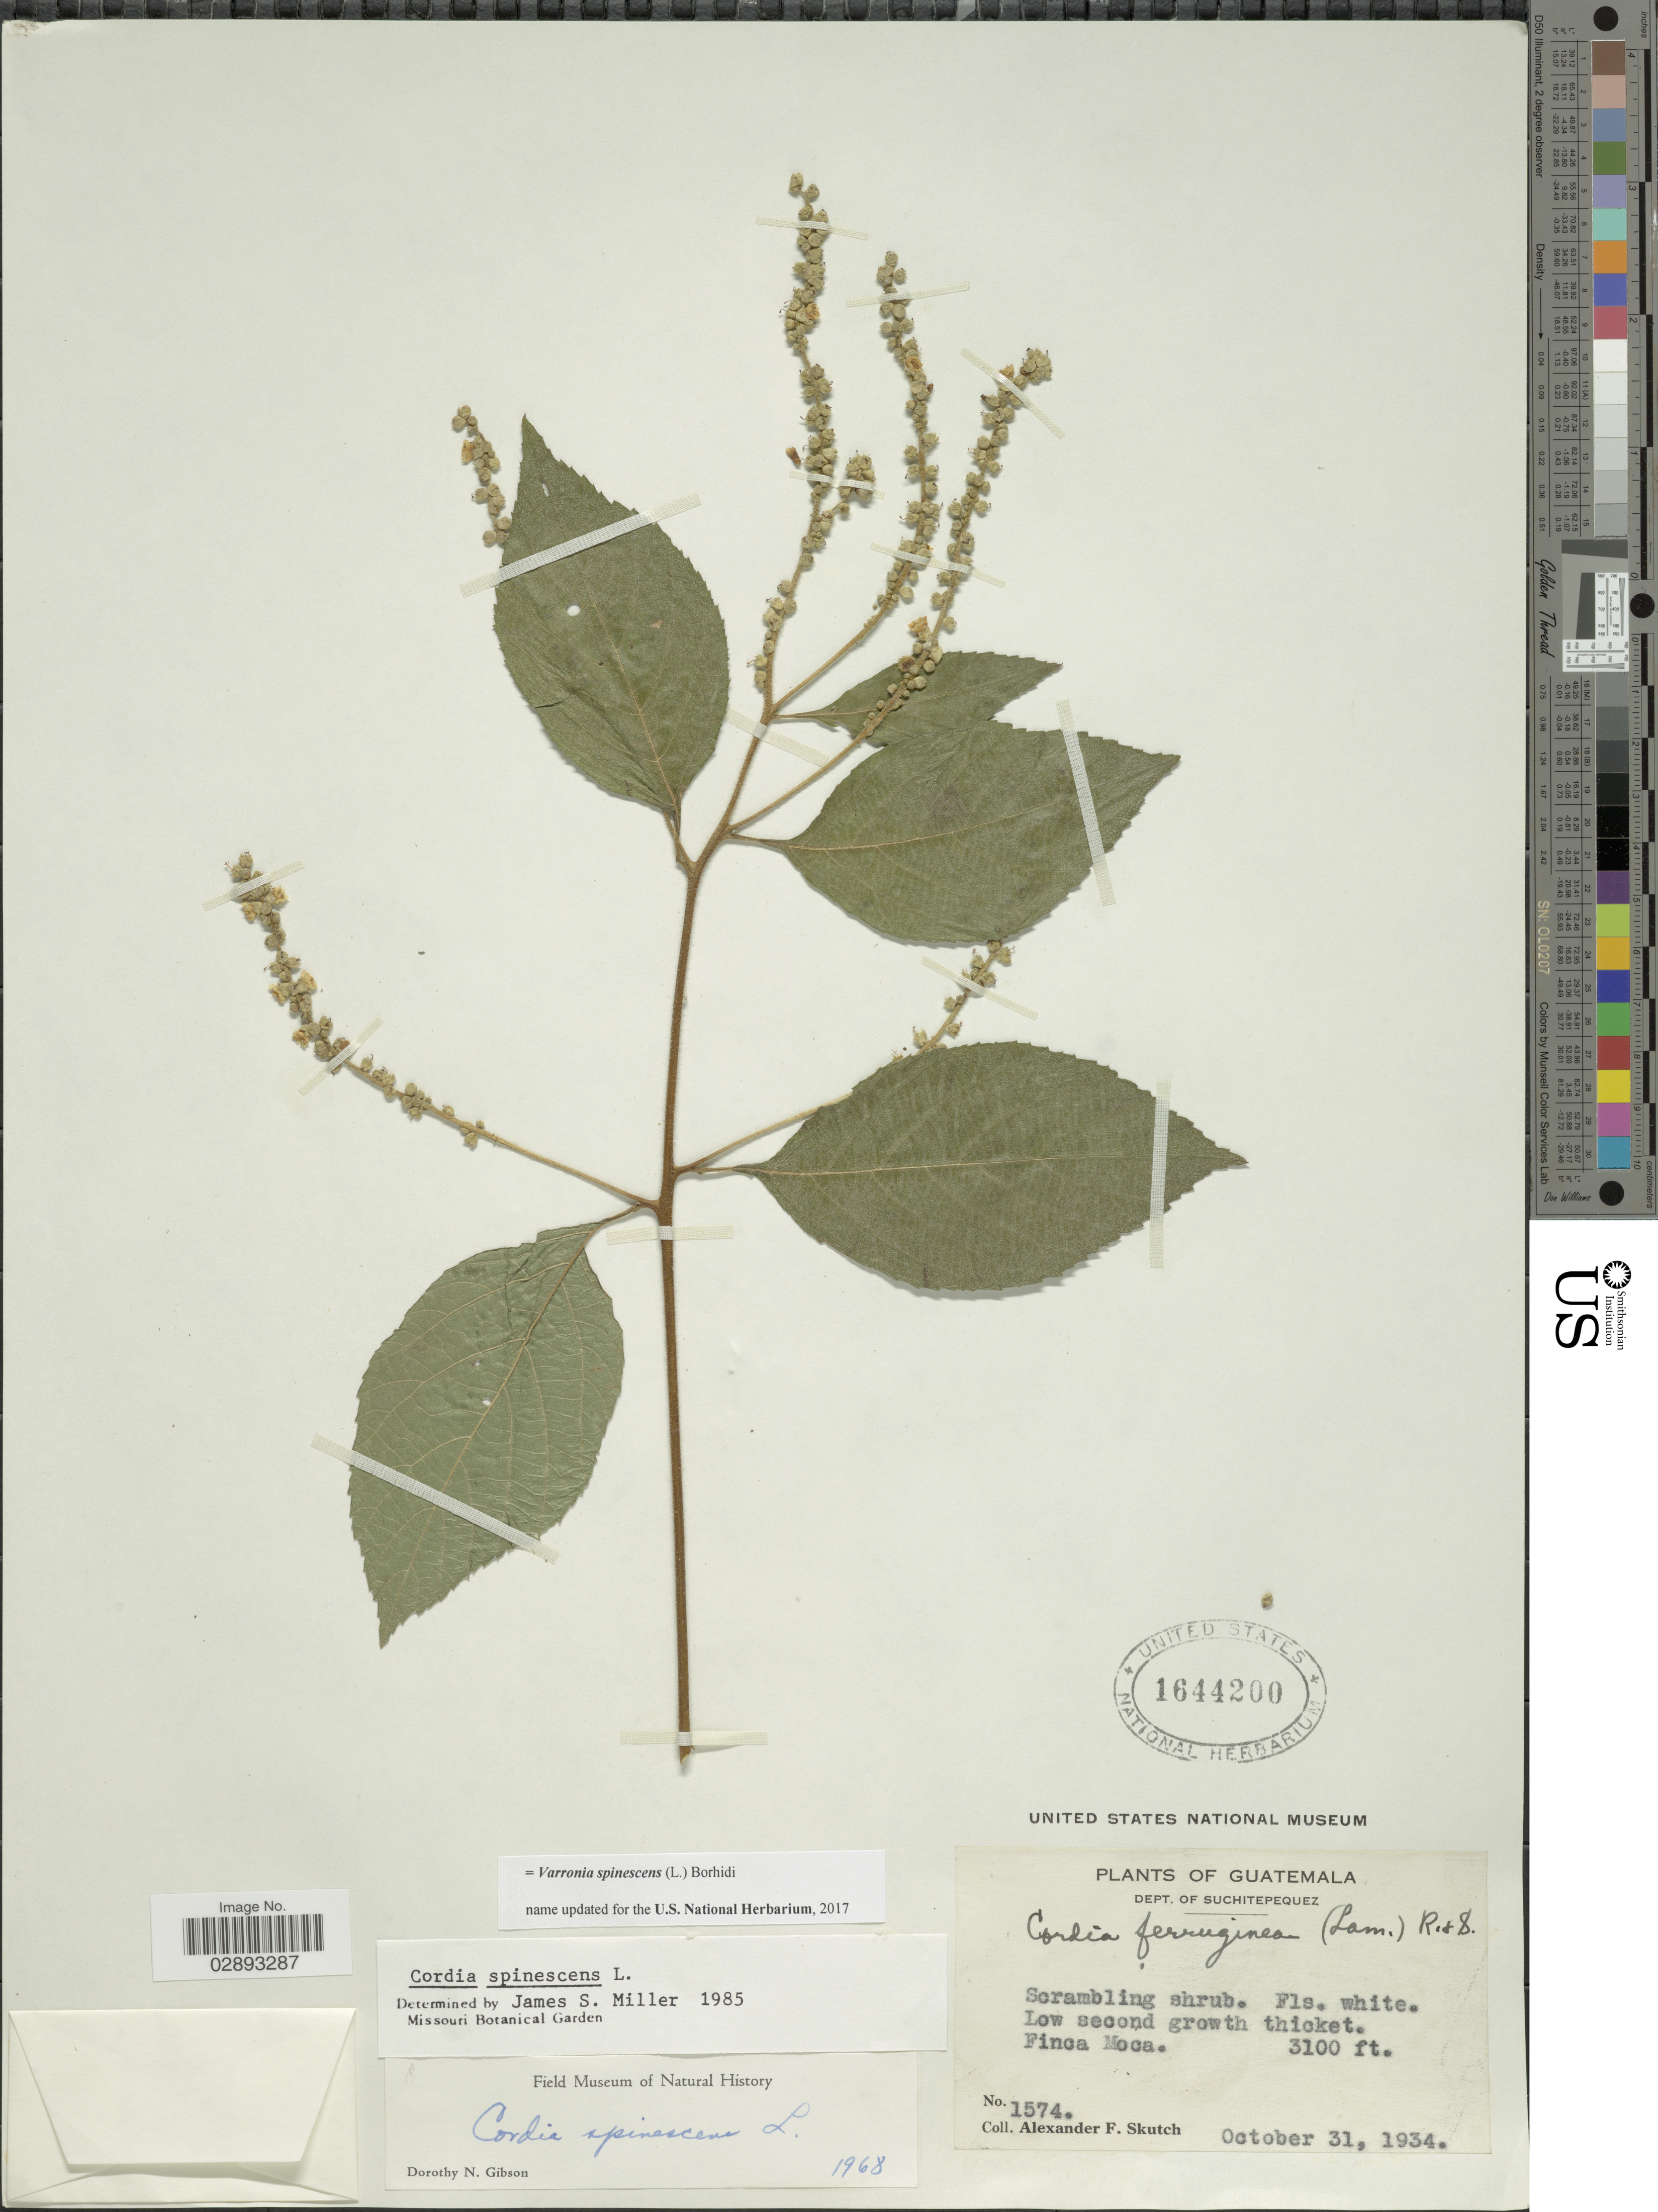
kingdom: Plantae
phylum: Tracheophyta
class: Magnoliopsida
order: Boraginales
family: Cordiaceae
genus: Varronia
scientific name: Varronia spinescens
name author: (L.) Borhidi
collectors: A. F. Skutch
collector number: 1574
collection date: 1934-10-31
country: Guatemala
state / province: Suchitepéquez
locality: Dept. of Suchitepequez. Finca Moca.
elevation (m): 945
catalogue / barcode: US 1644200